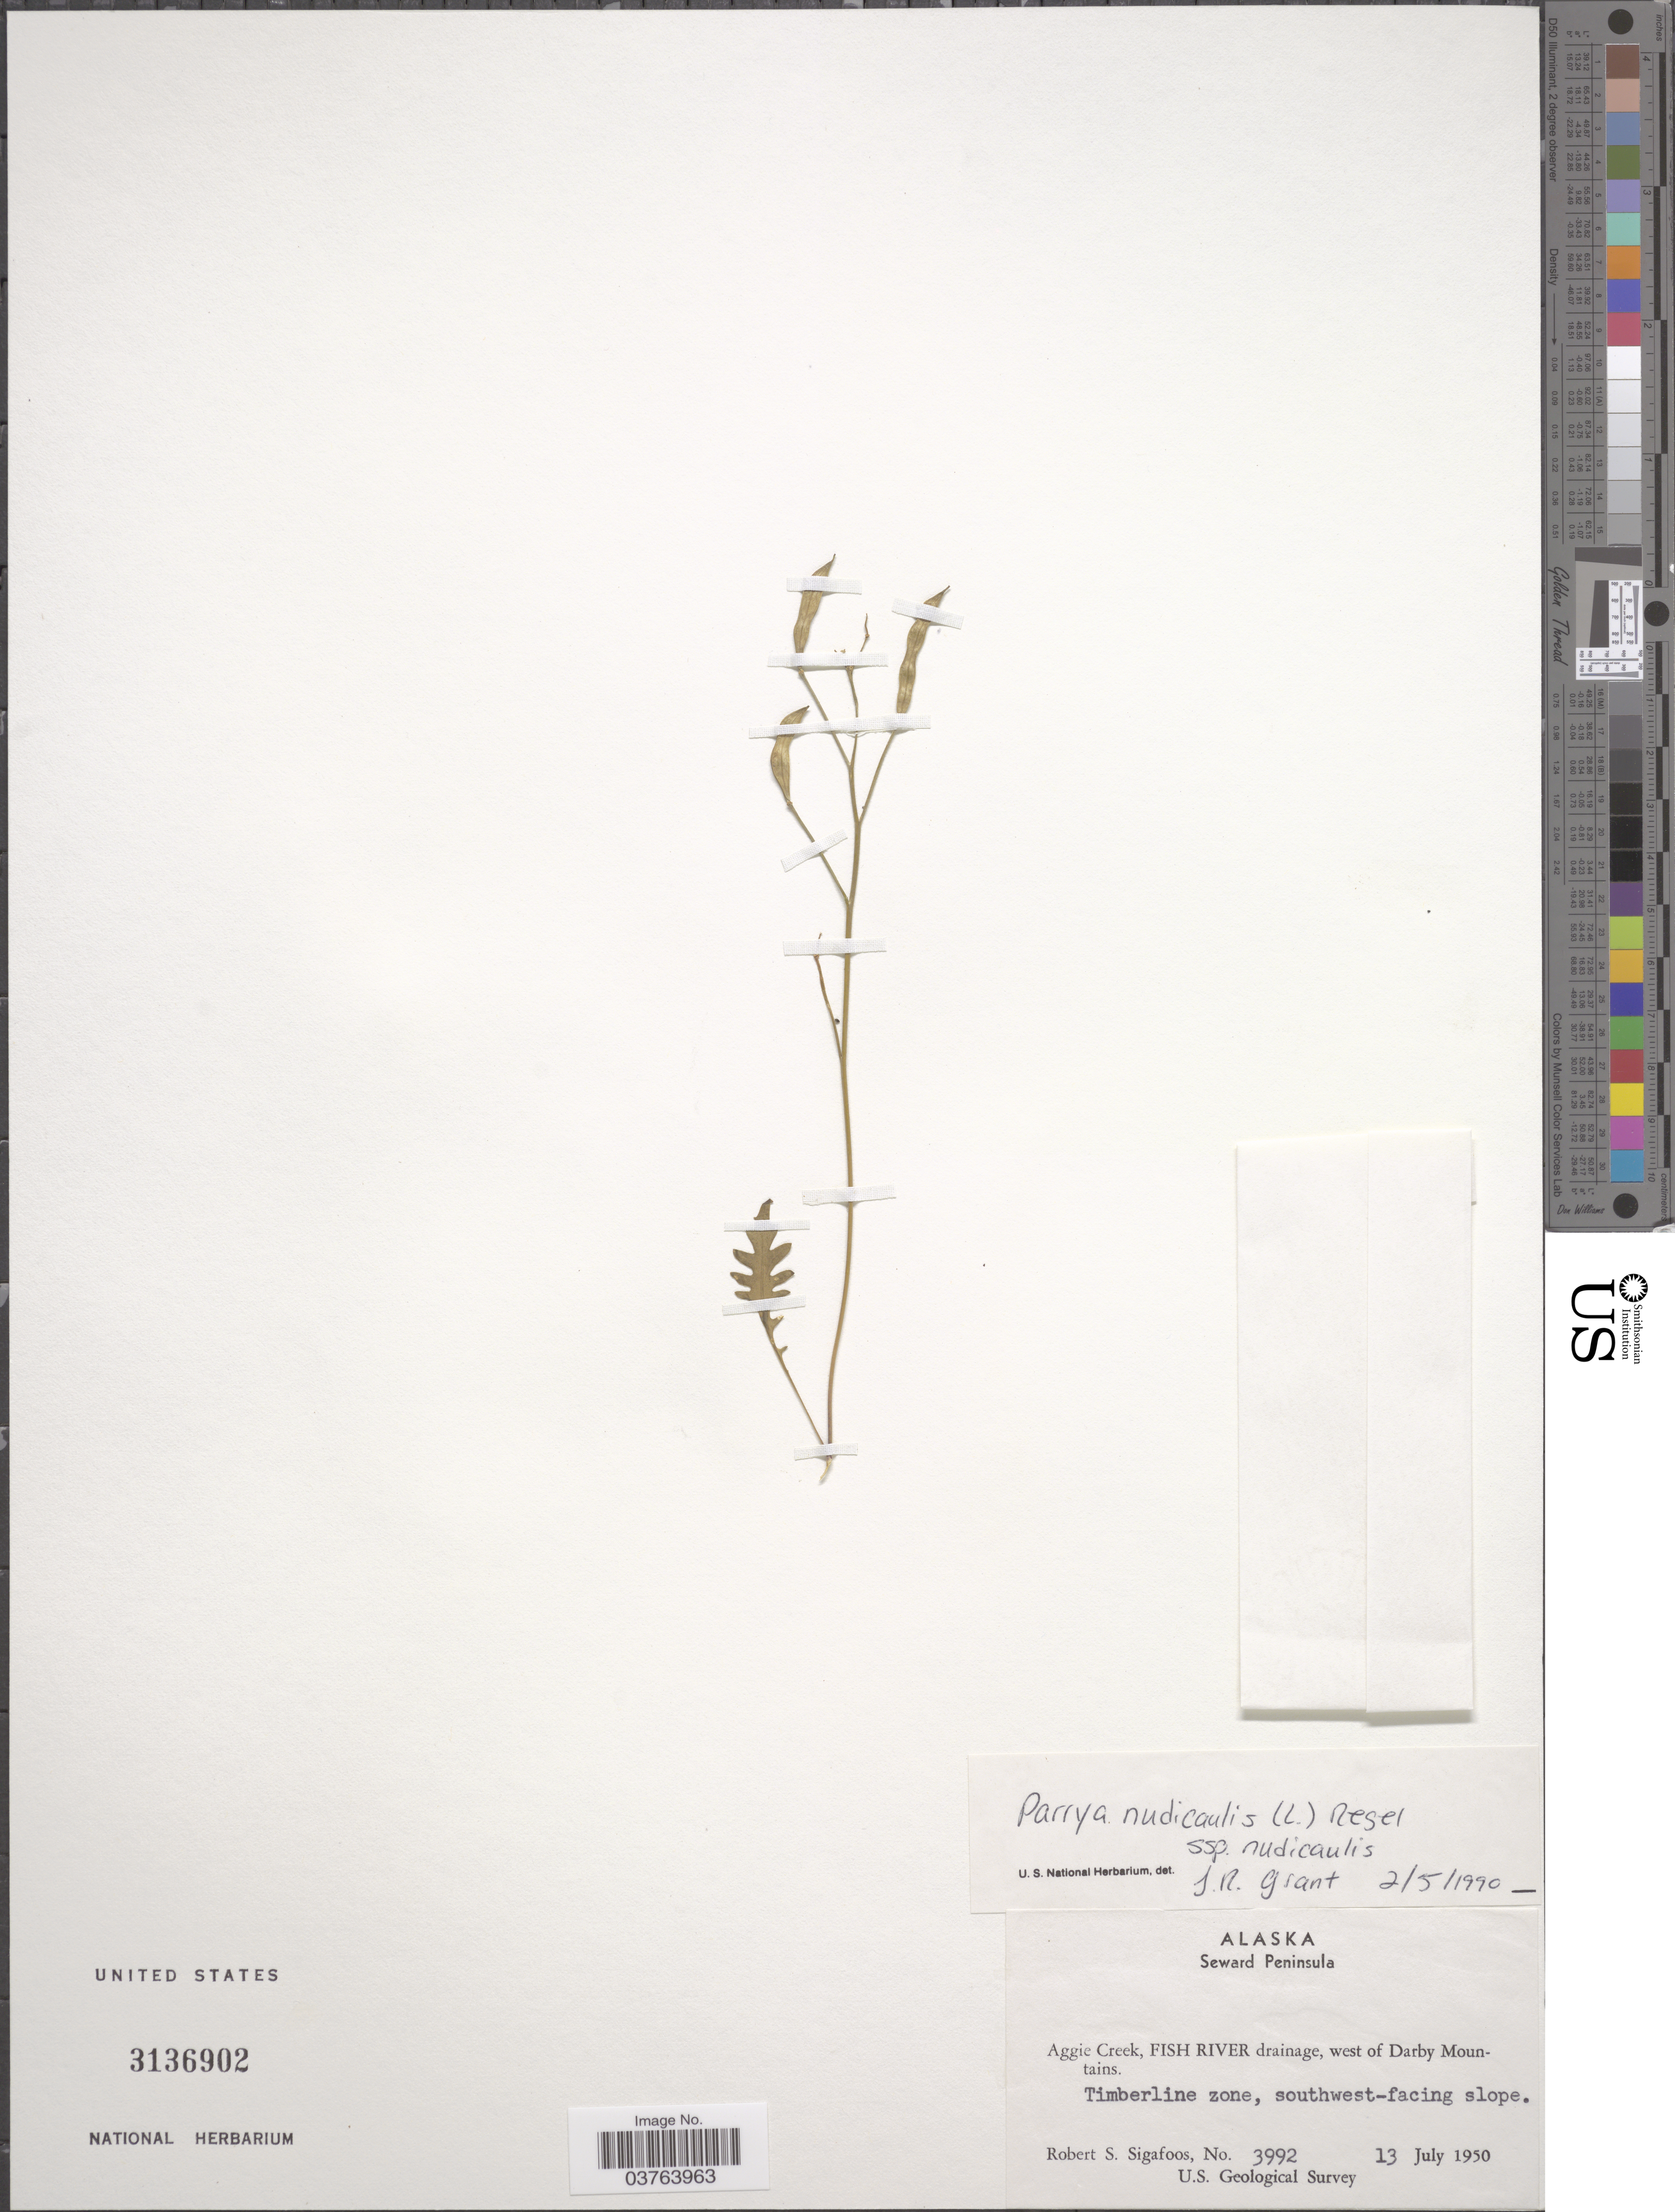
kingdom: Plantae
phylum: Tracheophyta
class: Magnoliopsida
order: Brassicales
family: Brassicaceae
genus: Parrya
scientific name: Parrya nudicaulis subsp. nudicaulis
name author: (L.) Regel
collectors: R. Sigafoos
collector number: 3992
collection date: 1950-07-13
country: United States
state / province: Alaska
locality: Seward Peninsula. Aggie Creek, Fish River drainage, west of Darby Mountains.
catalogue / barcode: US 3136902